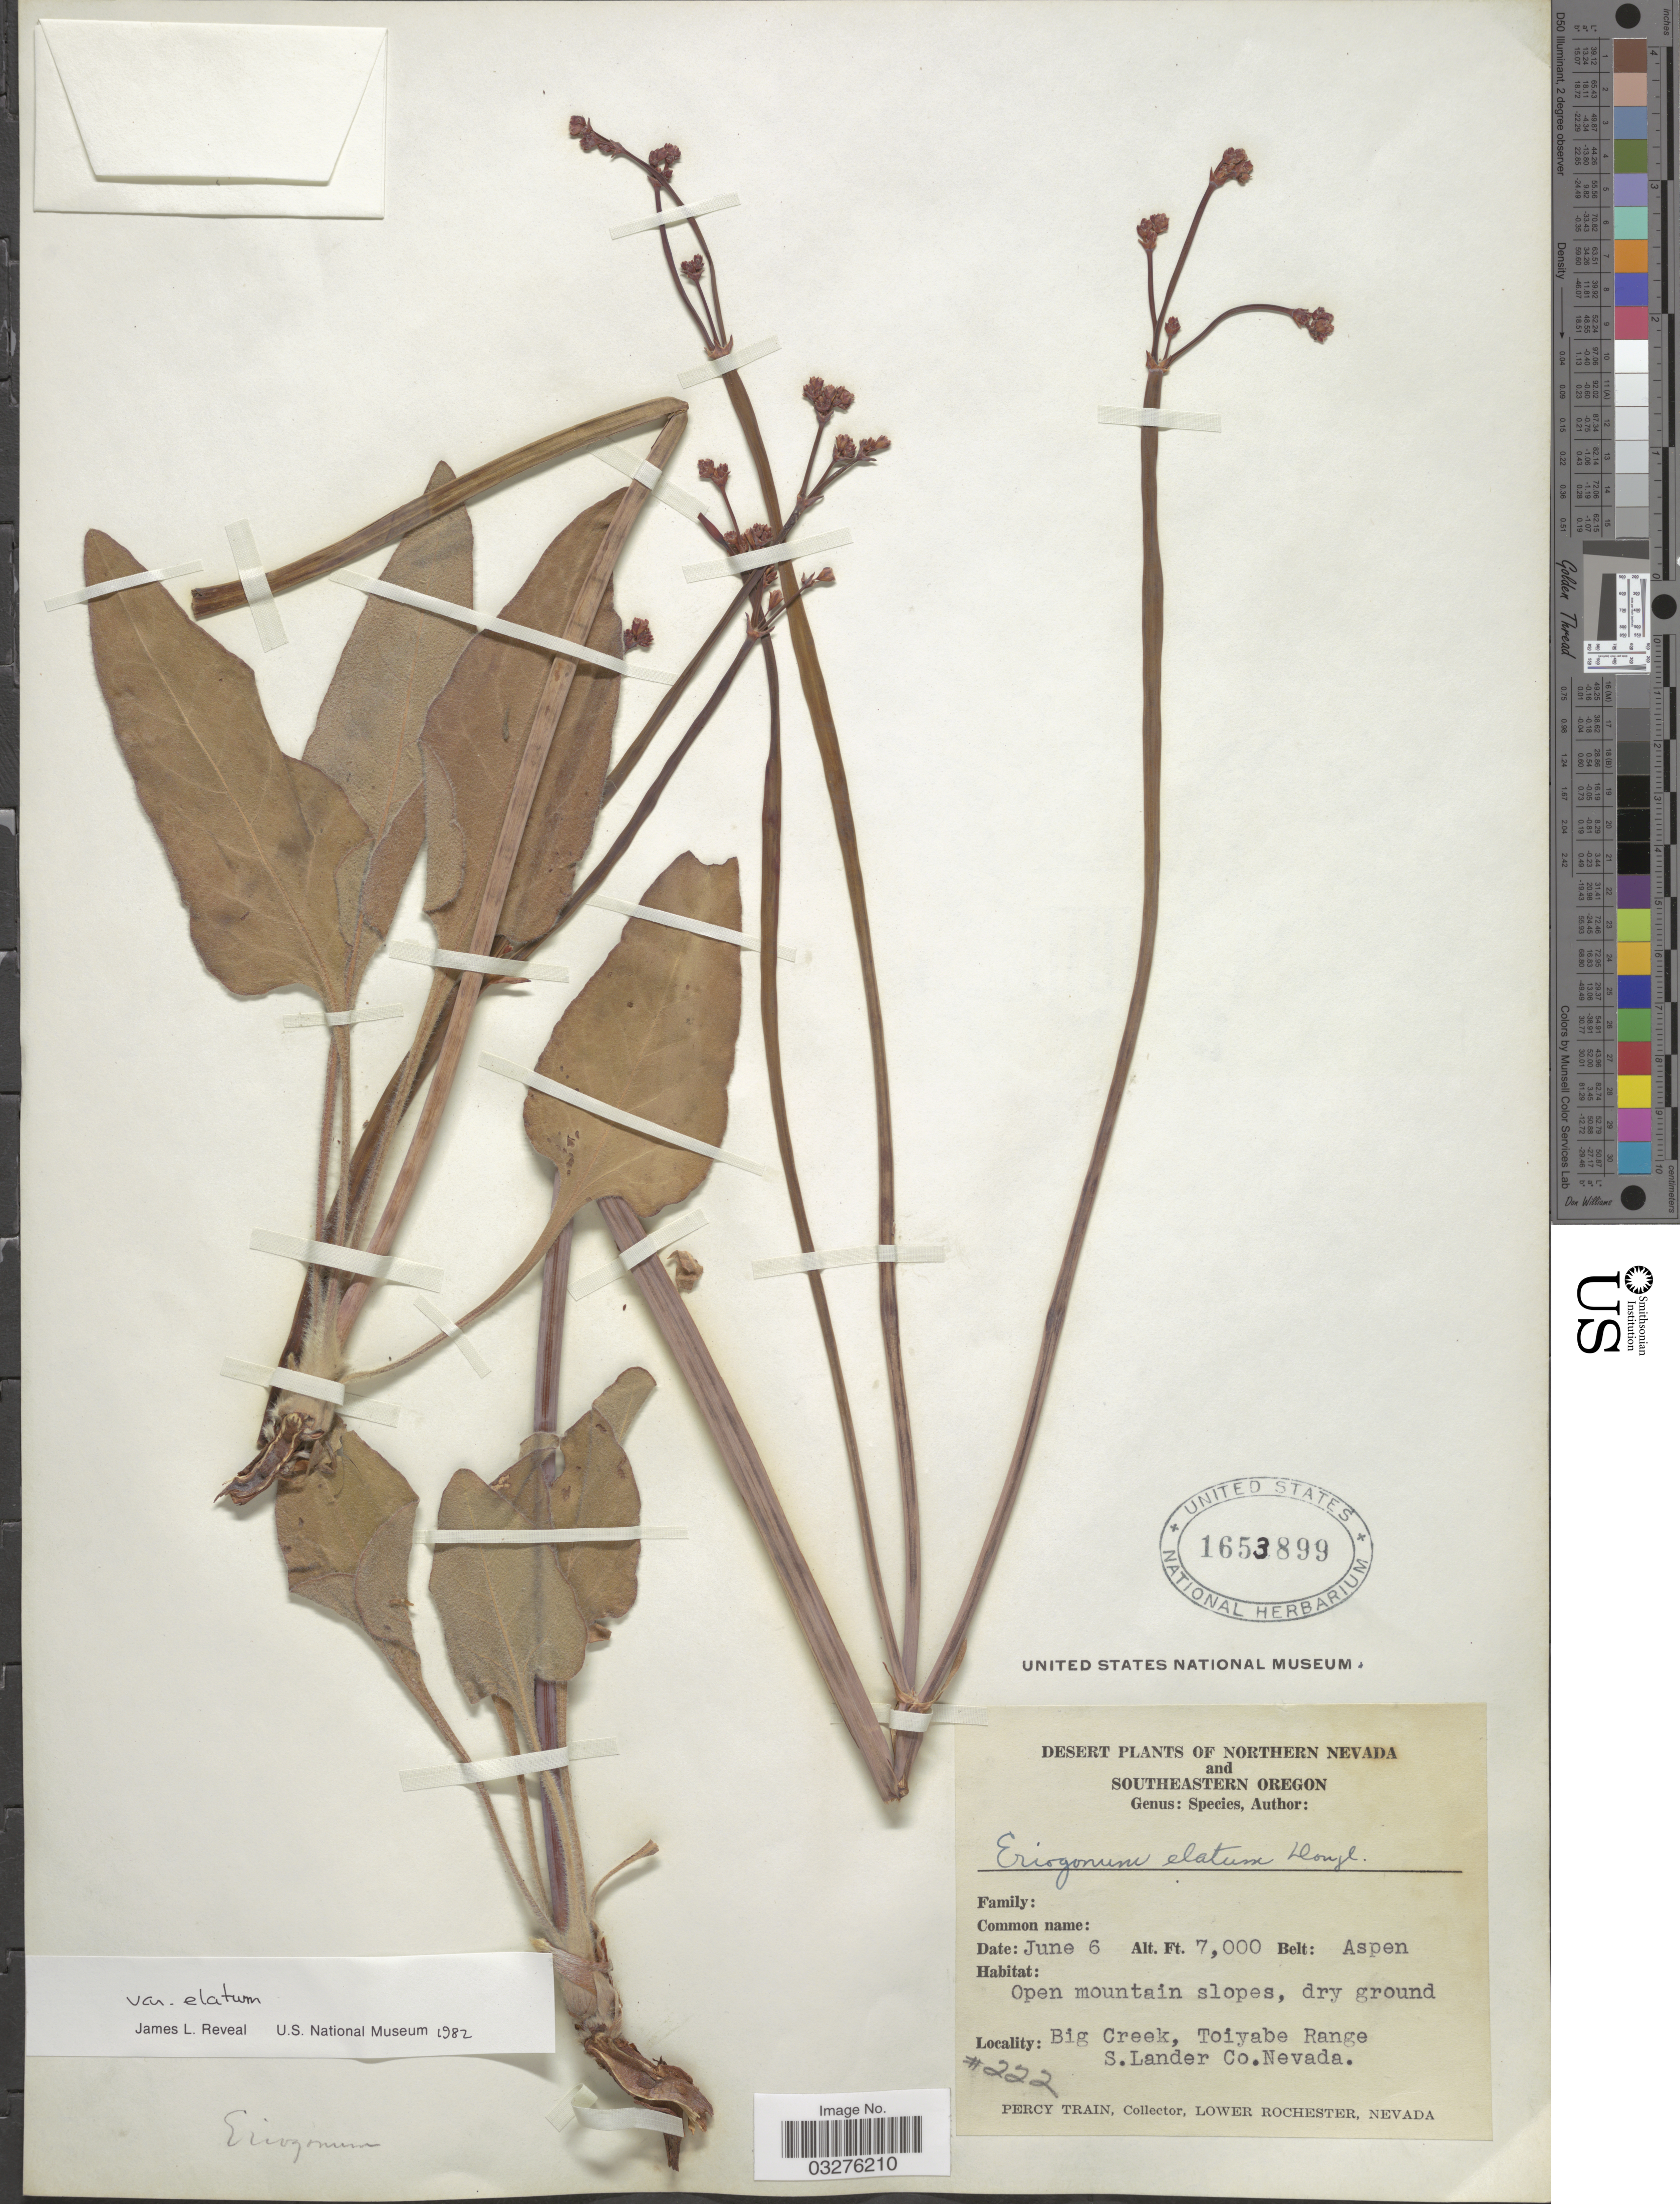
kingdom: Plantae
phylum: Tracheophyta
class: Magnoliopsida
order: Caryophyllales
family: Polygonaceae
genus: Eriogonum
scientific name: Eriogonum elatum var. elatum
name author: Douglas ex Benth.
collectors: P. Train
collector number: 222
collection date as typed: Transcribed d/m/y: /6/6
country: United States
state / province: Nevada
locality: Northern Nevada, Big Creek, Toiyabe Range, S. Lander Co.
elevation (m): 2134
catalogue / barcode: US 1653899